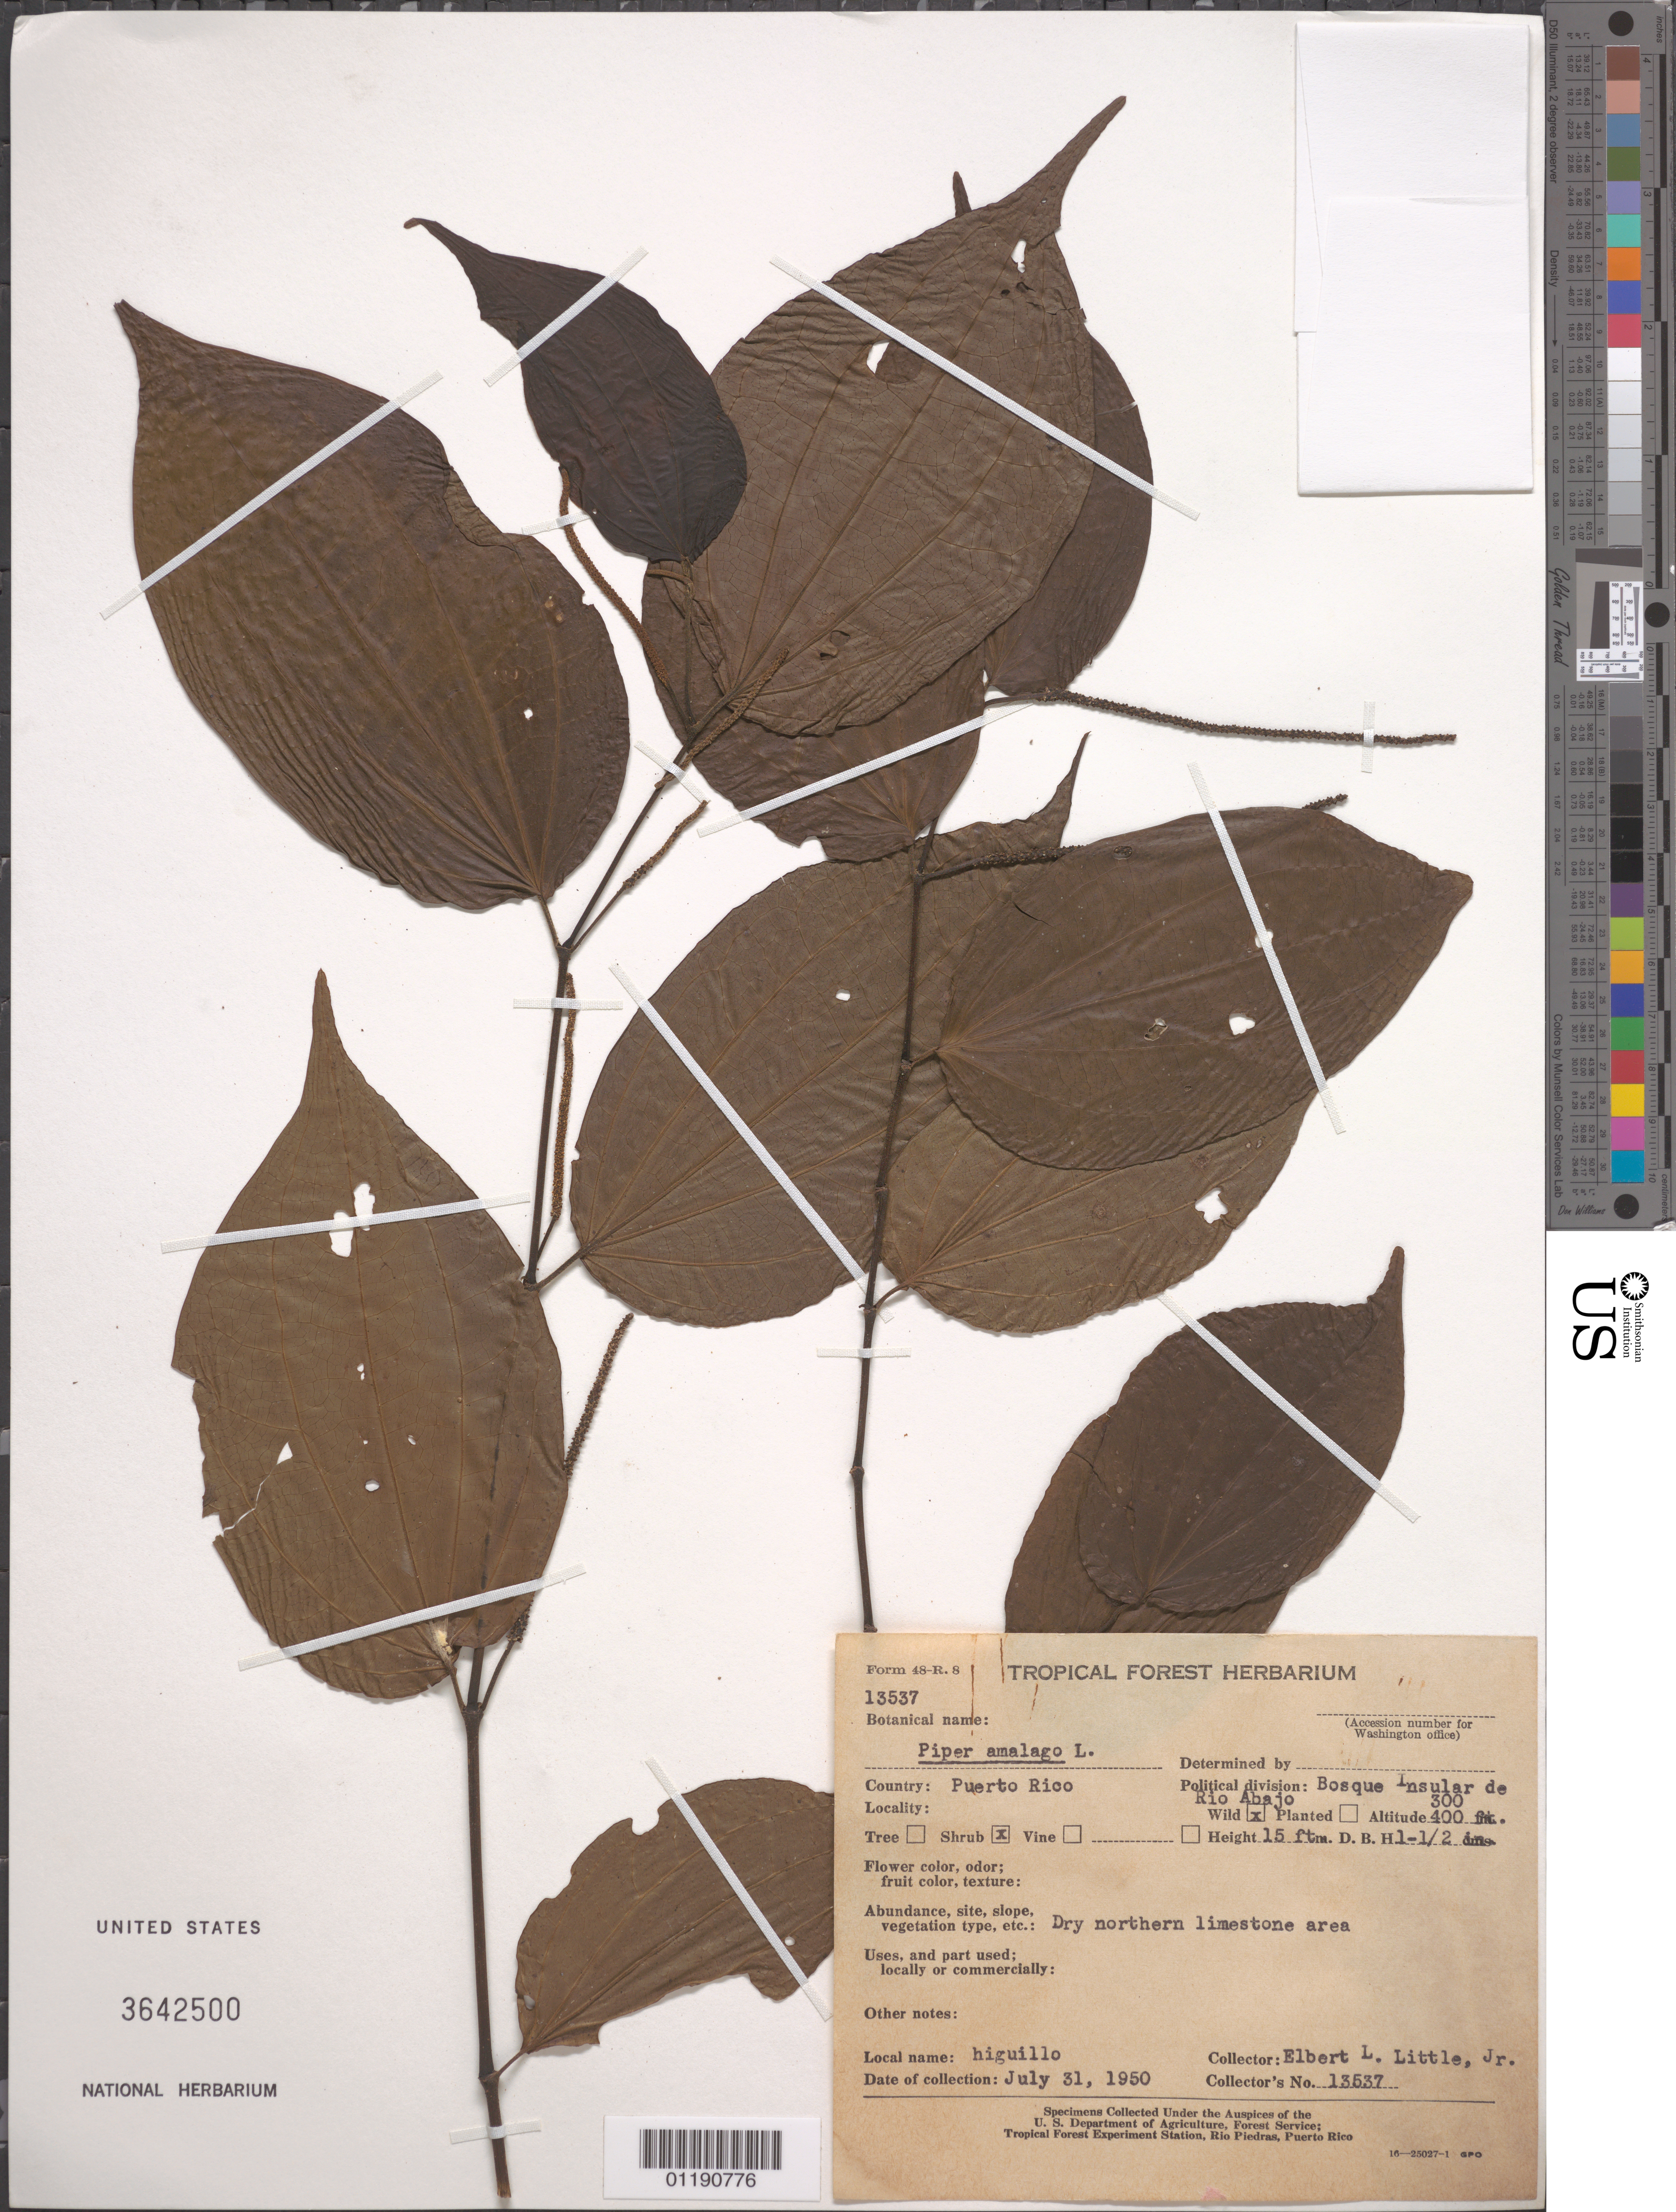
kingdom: Plantae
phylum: Tracheophyta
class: Magnoliopsida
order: Piperales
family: Piperaceae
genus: Piper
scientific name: Piper amalago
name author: L.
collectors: E. L. Little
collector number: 13537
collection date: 1950-07-31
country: Puerto Rico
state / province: Bosque Insular de Rio Abajo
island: Puerto Rico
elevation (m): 300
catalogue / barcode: US 3642500